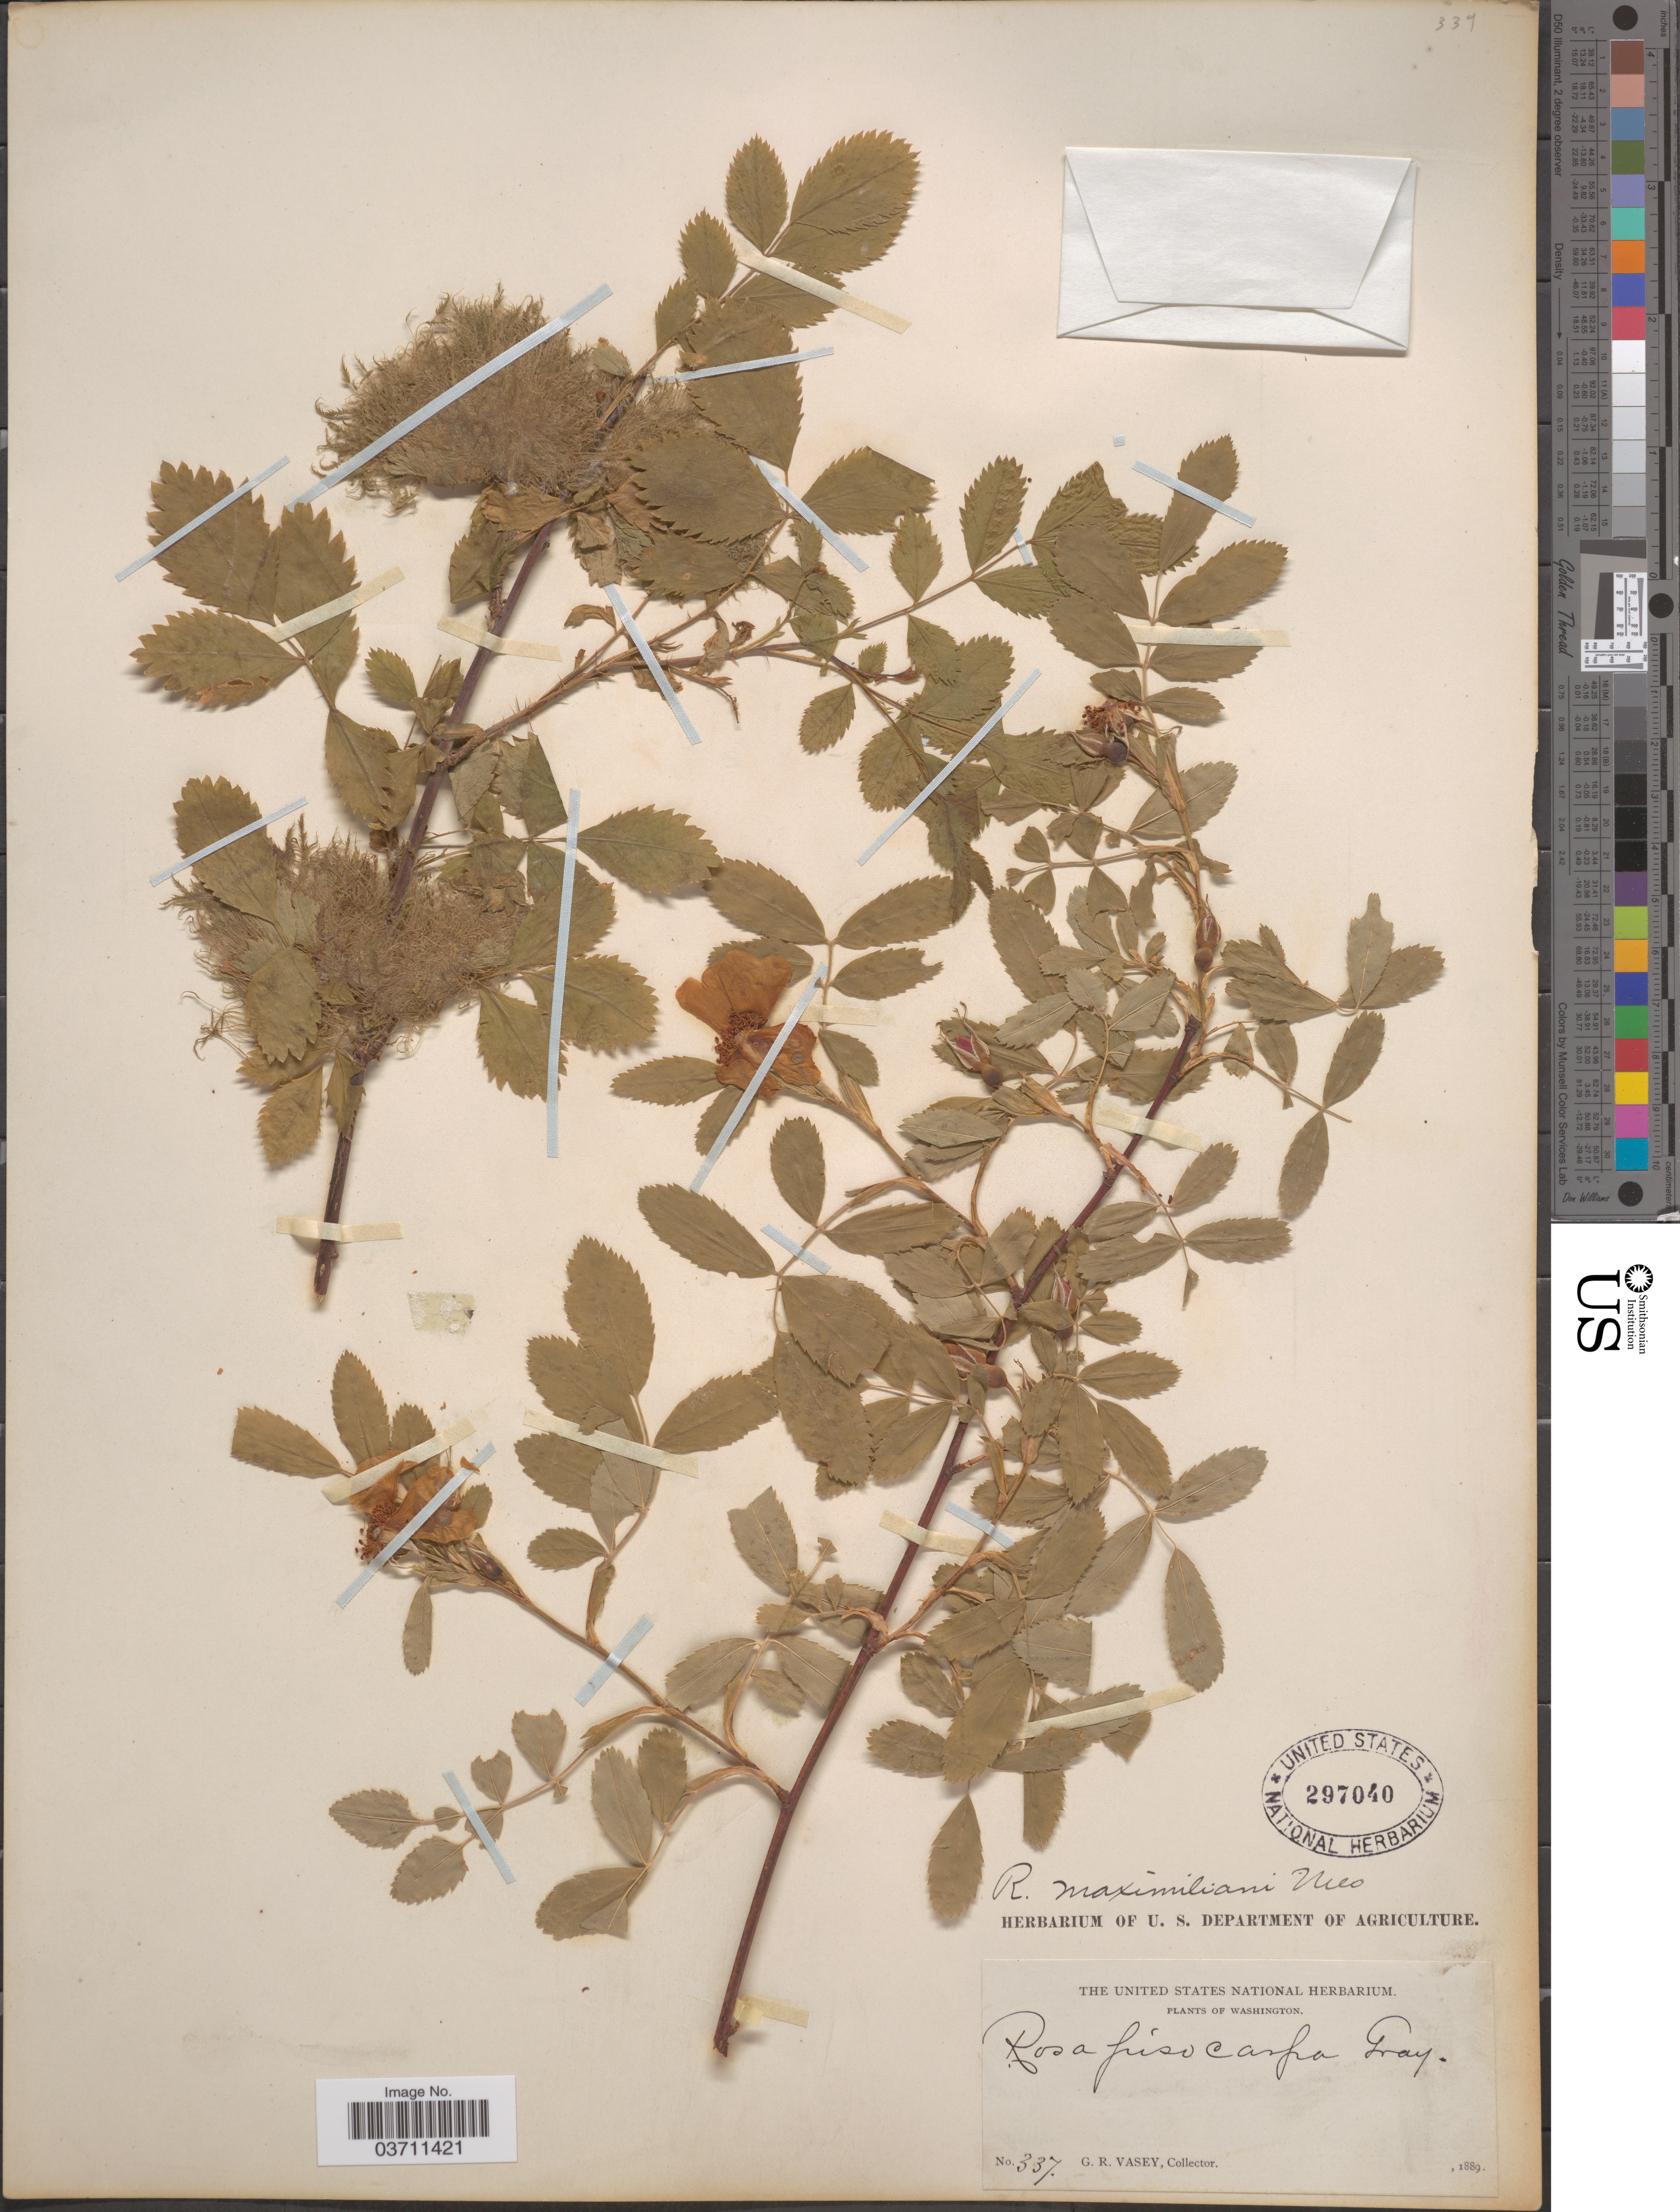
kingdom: Plantae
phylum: Tracheophyta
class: Magnoliopsida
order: Rosales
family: Rosaceae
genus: Rosa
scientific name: Rosa maximiliani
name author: Nees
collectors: G. R. Vasey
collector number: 337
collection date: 1889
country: United States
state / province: Washington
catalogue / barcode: US 297040